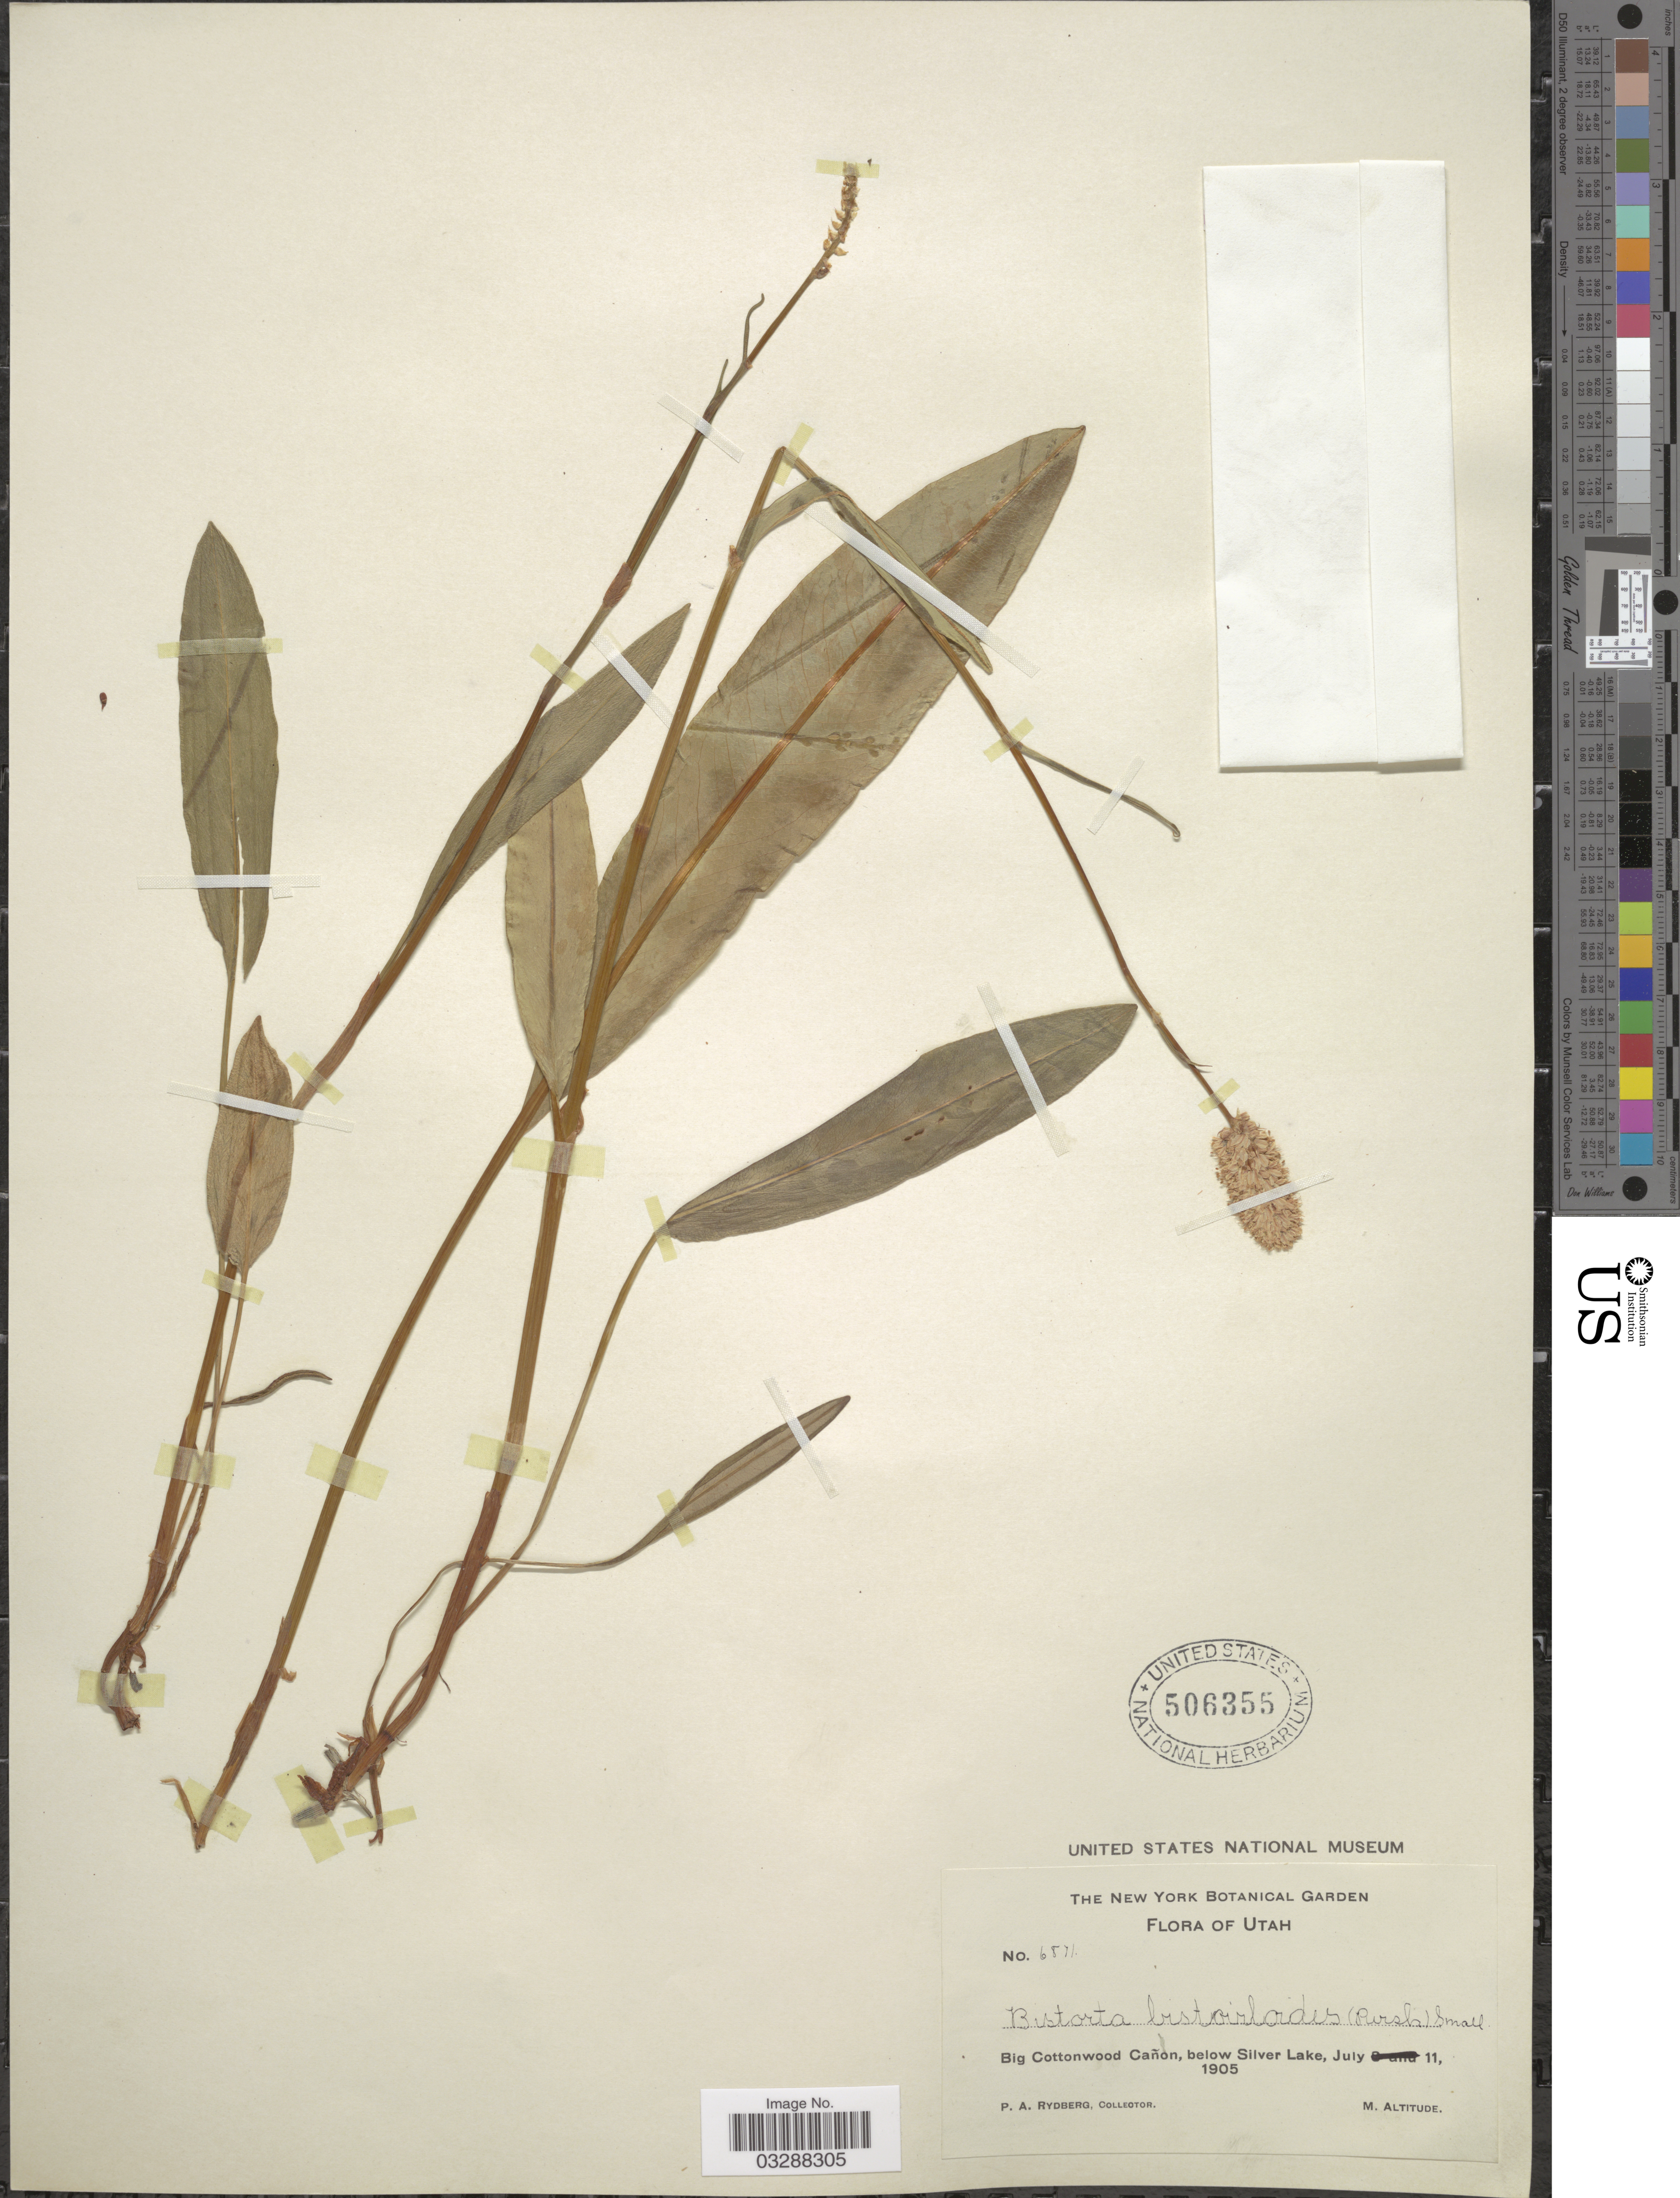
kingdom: Plantae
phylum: Tracheophyta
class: Magnoliopsida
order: Caryophyllales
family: Polygonaceae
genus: Bistorta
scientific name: Bistorta bistortoides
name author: (Pursh) Small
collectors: P. A. Rydberg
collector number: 6871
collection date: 1905-07-11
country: United States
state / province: Utah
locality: Big Cottonwood Cañon, below Silver Lake.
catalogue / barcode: US 506355